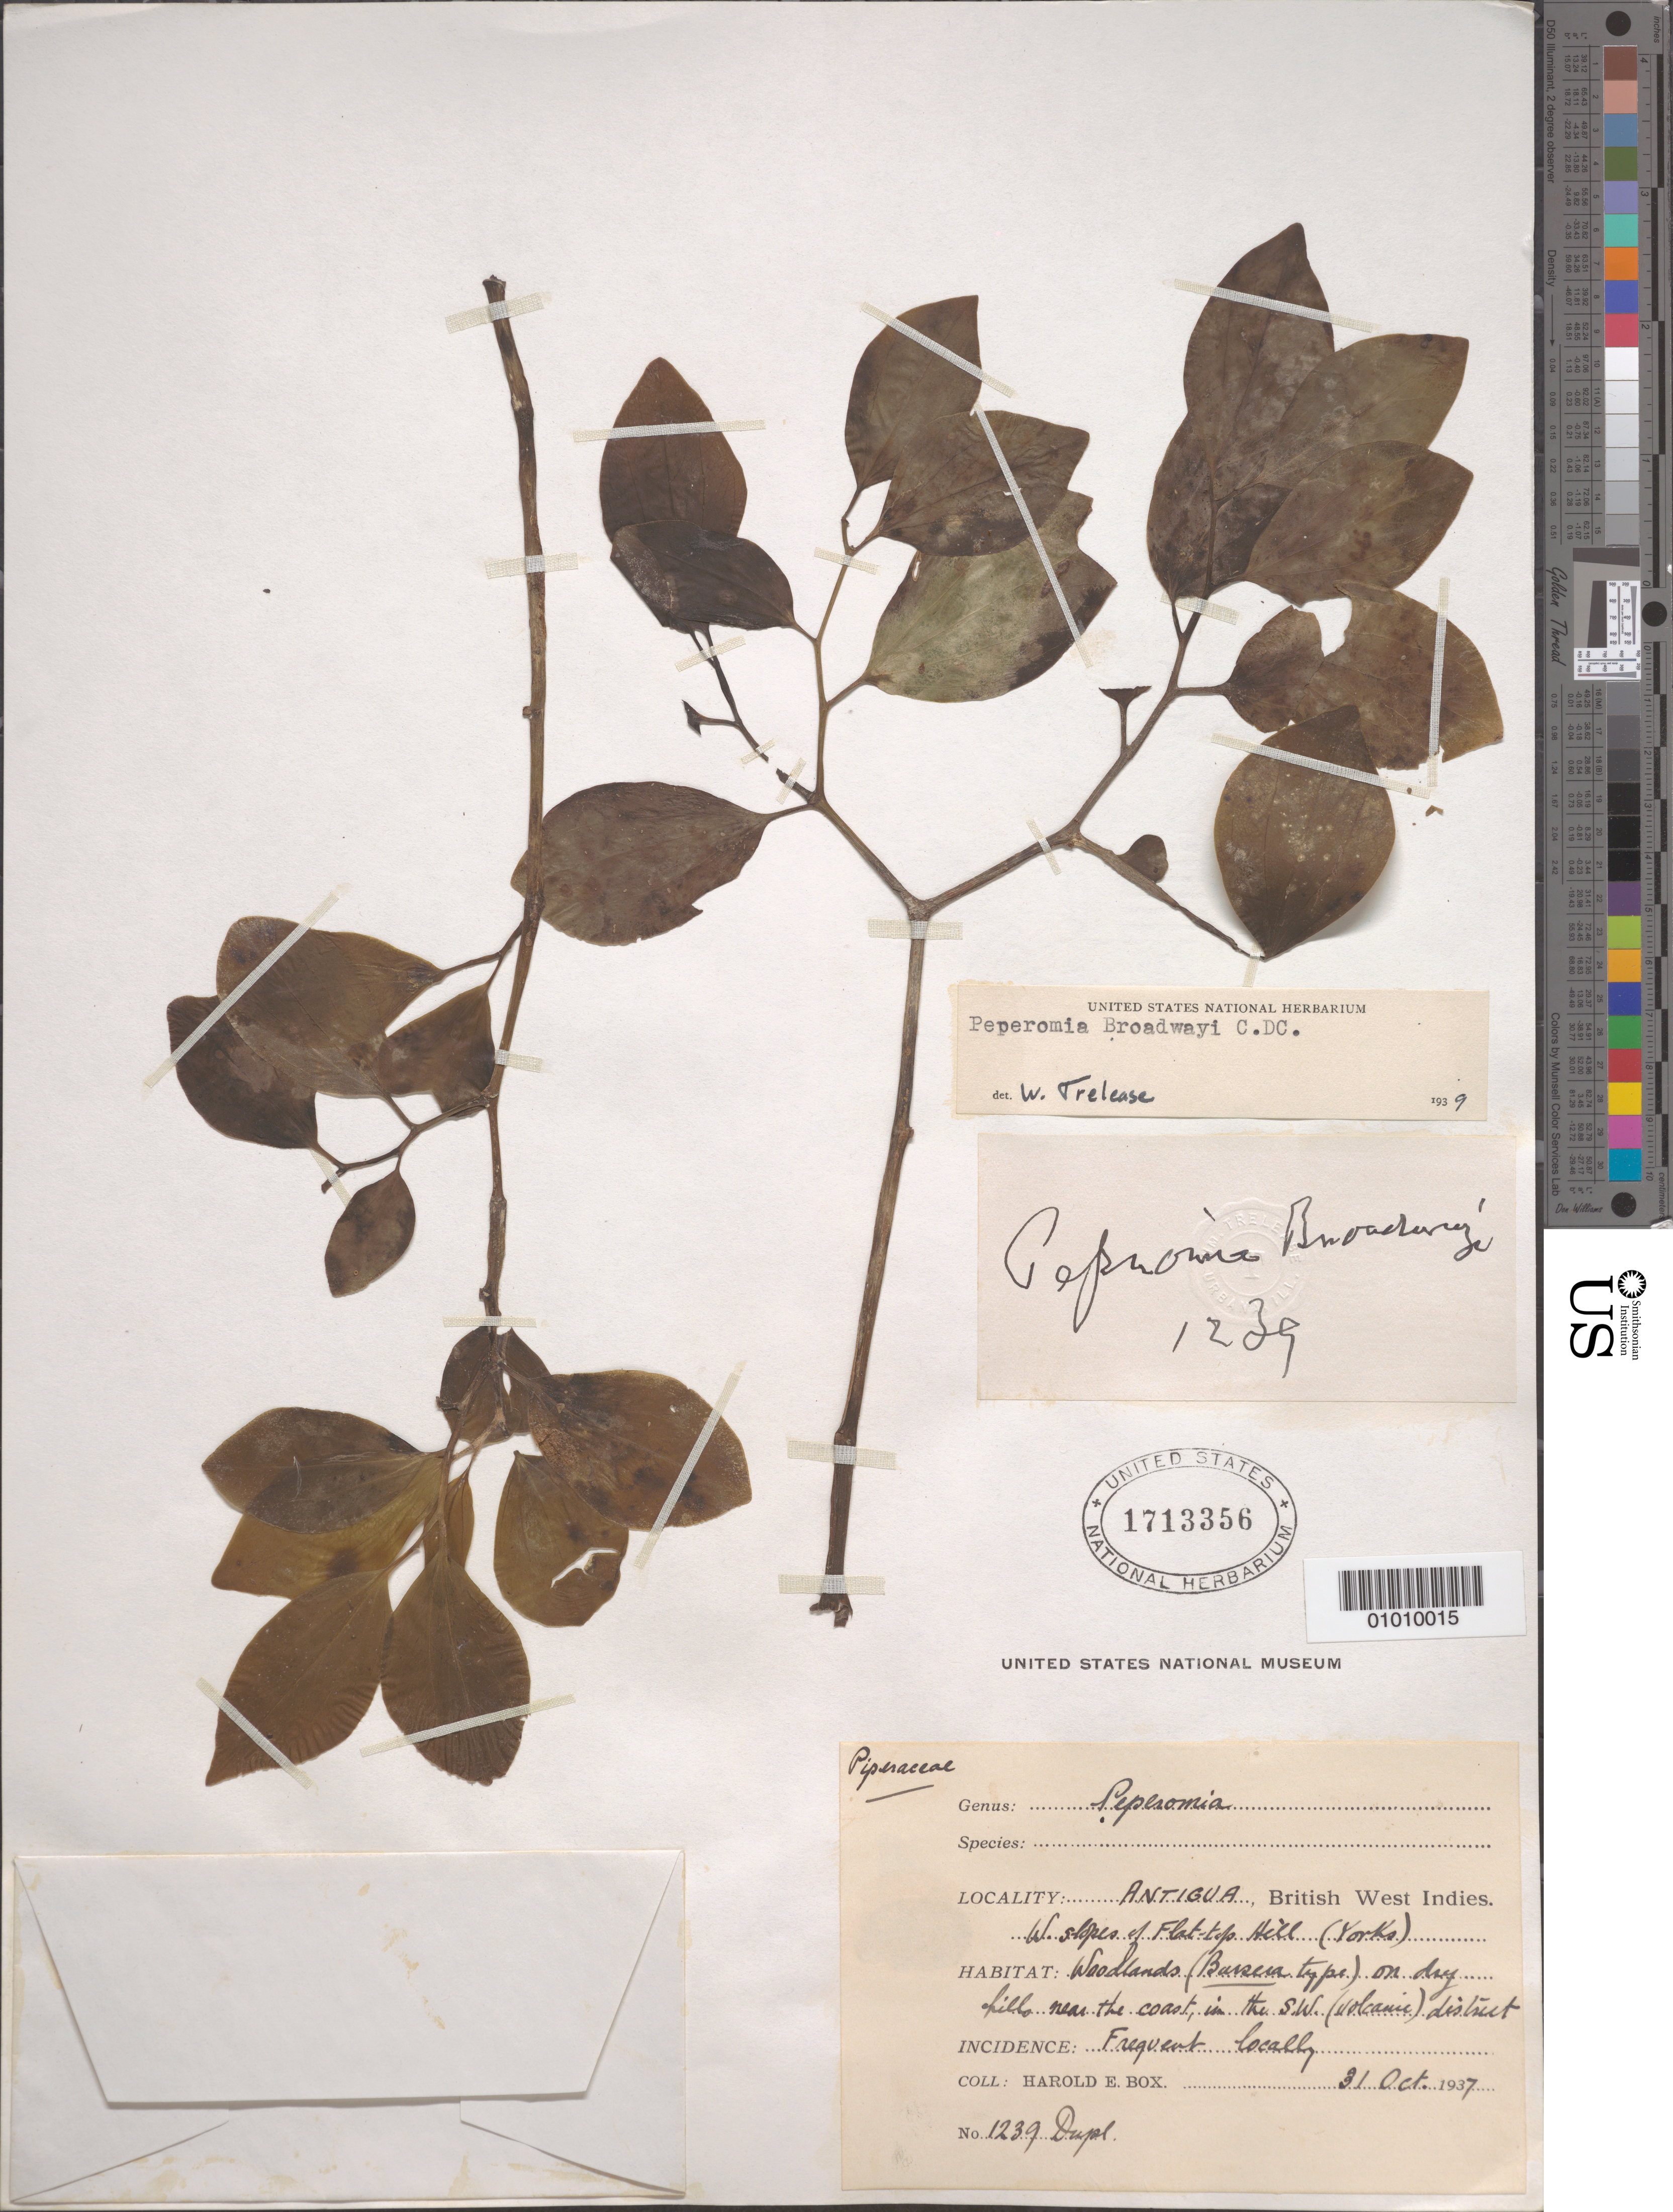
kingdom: Plantae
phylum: Tracheophyta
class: Magnoliopsida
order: Piperales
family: Piperaceae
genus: Peperomia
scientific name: Peperomia broadwayi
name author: C. DC. in Urb.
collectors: H. E. Box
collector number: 1239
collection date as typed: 31 Oct 1937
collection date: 1937-10-31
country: Antigua and Barbuda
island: Leeward Is.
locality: W slopes of flat-top hill (York). Woodlands (Buseau type) on dry hills near the coast, in the SW (volcanic) district.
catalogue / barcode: US 1713356